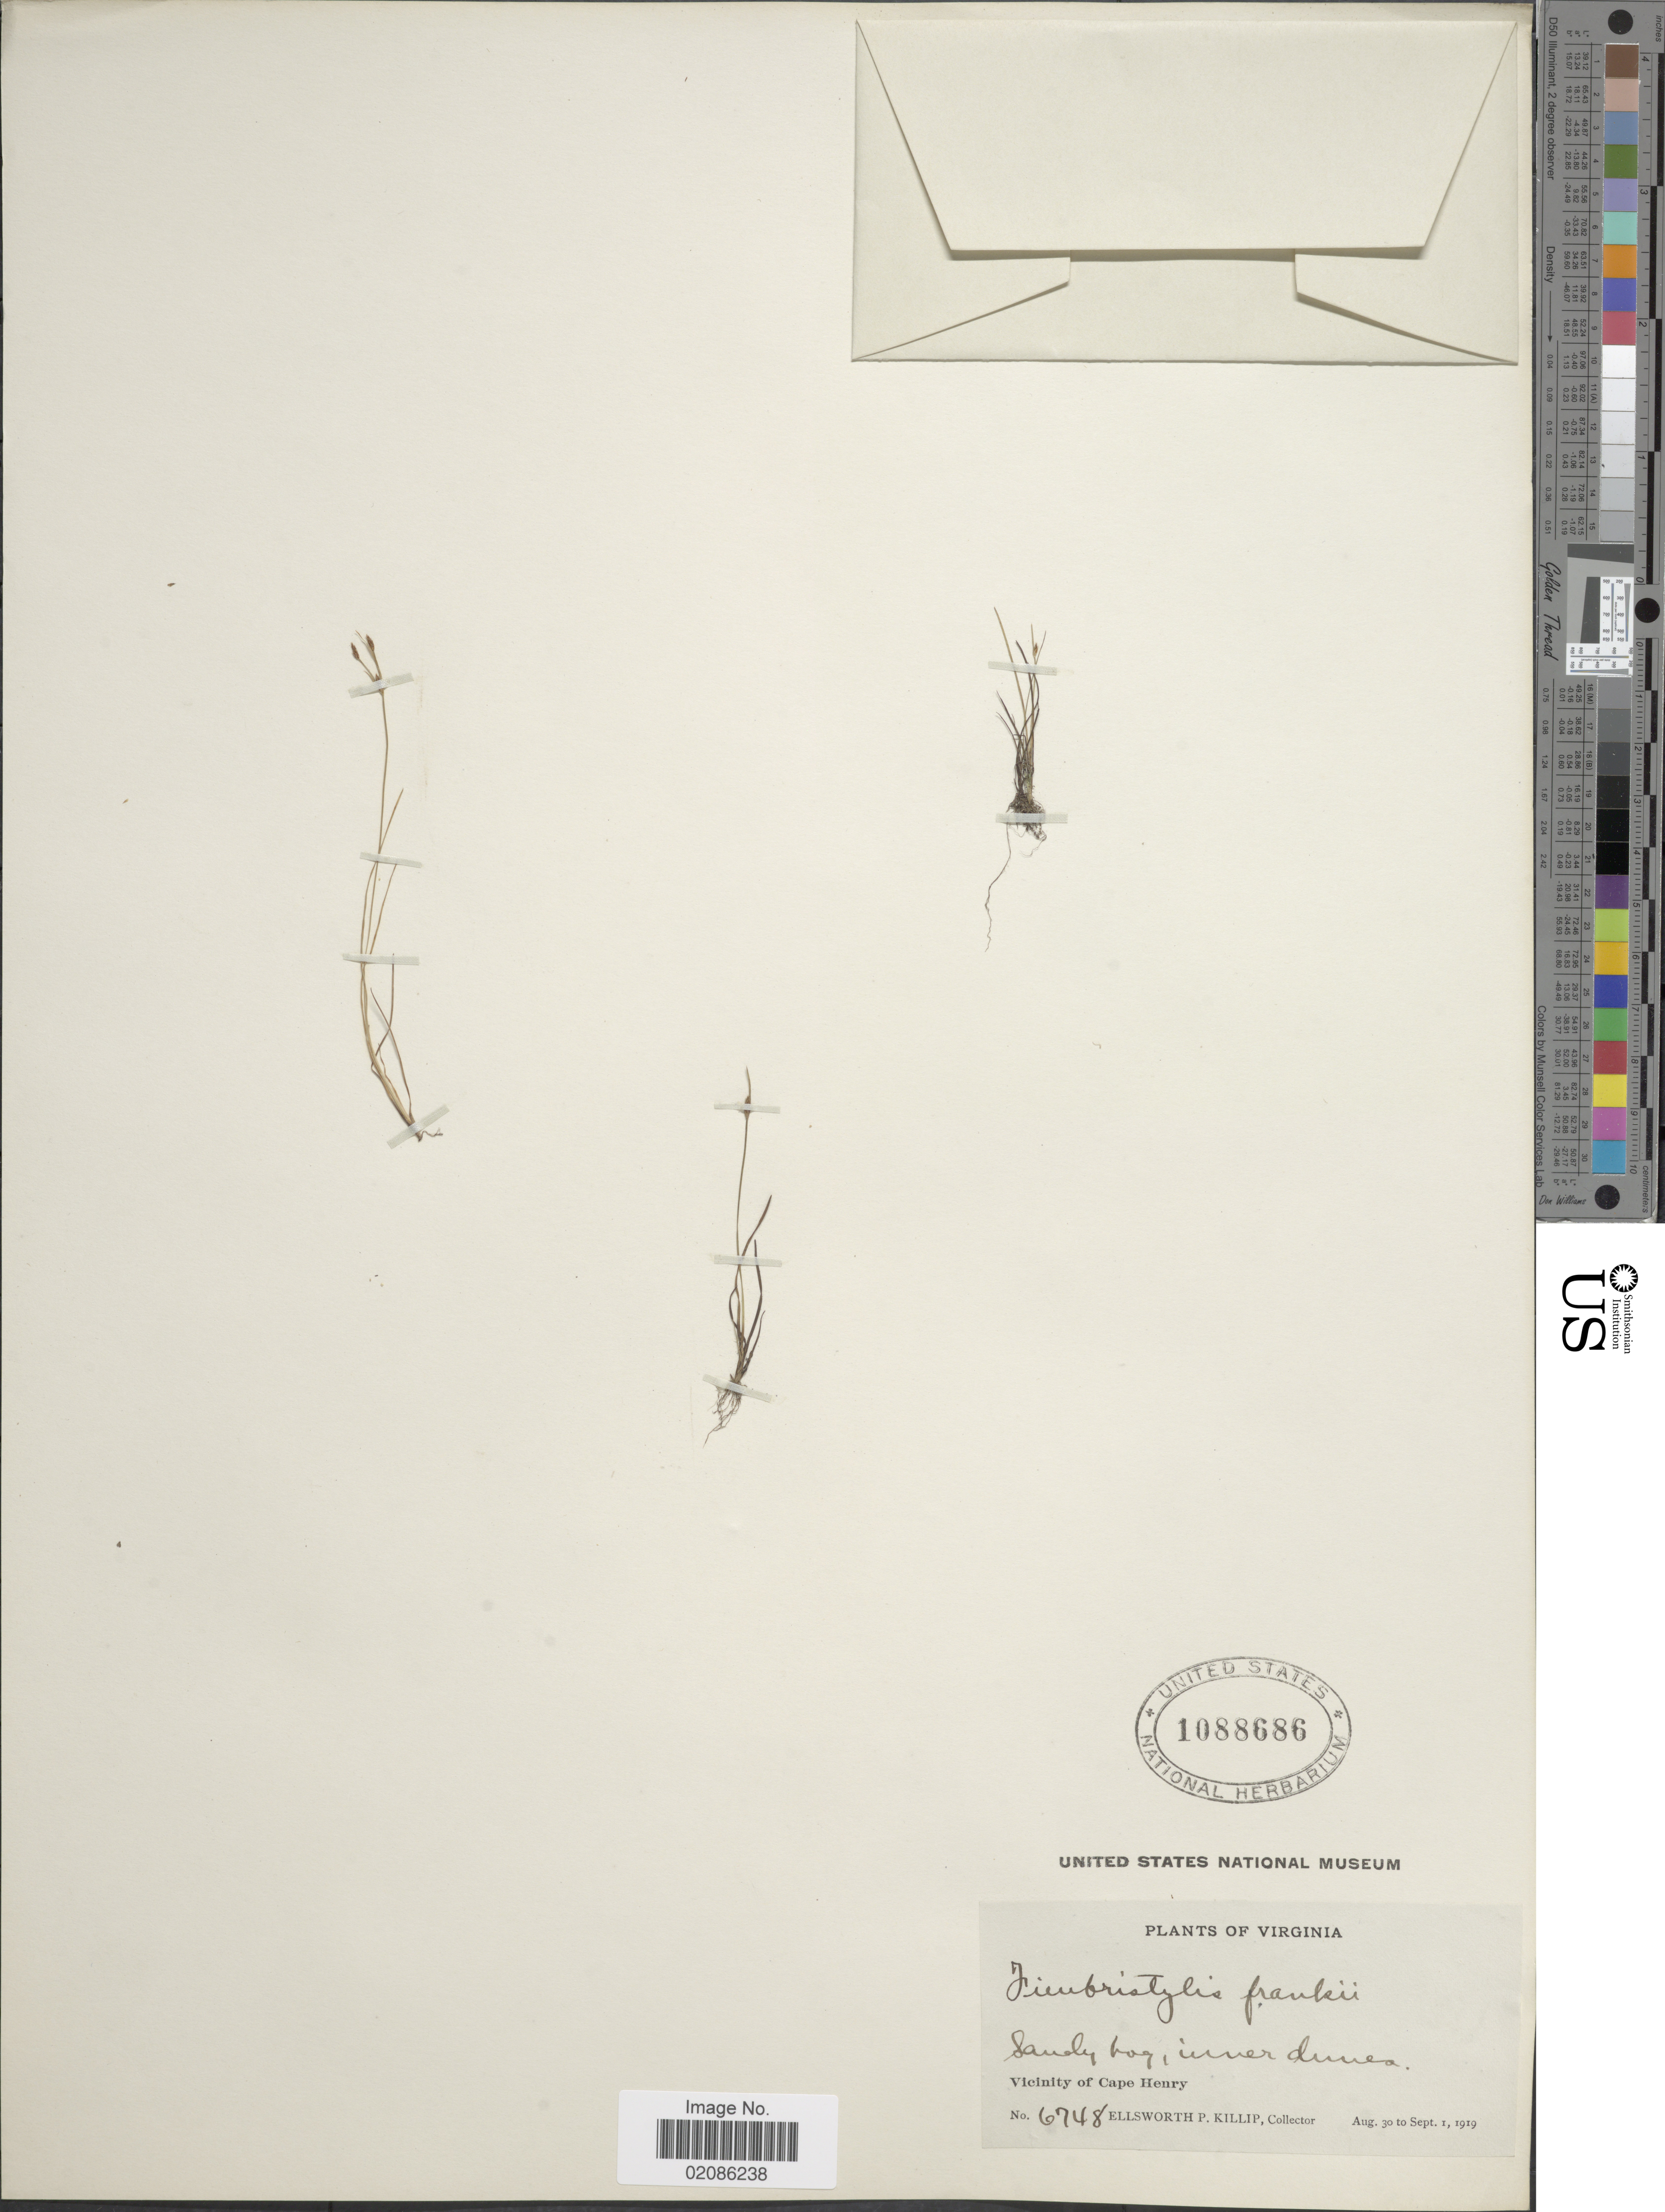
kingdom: Plantae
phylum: Tracheophyta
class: Liliopsida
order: Poales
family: Cyperaceae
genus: Fimbristylis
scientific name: Fimbristylis autumnalis (L.) Roem. & Schult.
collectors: E. P. Killip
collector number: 6748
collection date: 1919-08-30/1919-09-01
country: United States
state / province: Virginia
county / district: City of Virginia Beach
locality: Sandy bog, inner dunes, Vicinity of Cape Henry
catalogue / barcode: US 1088686